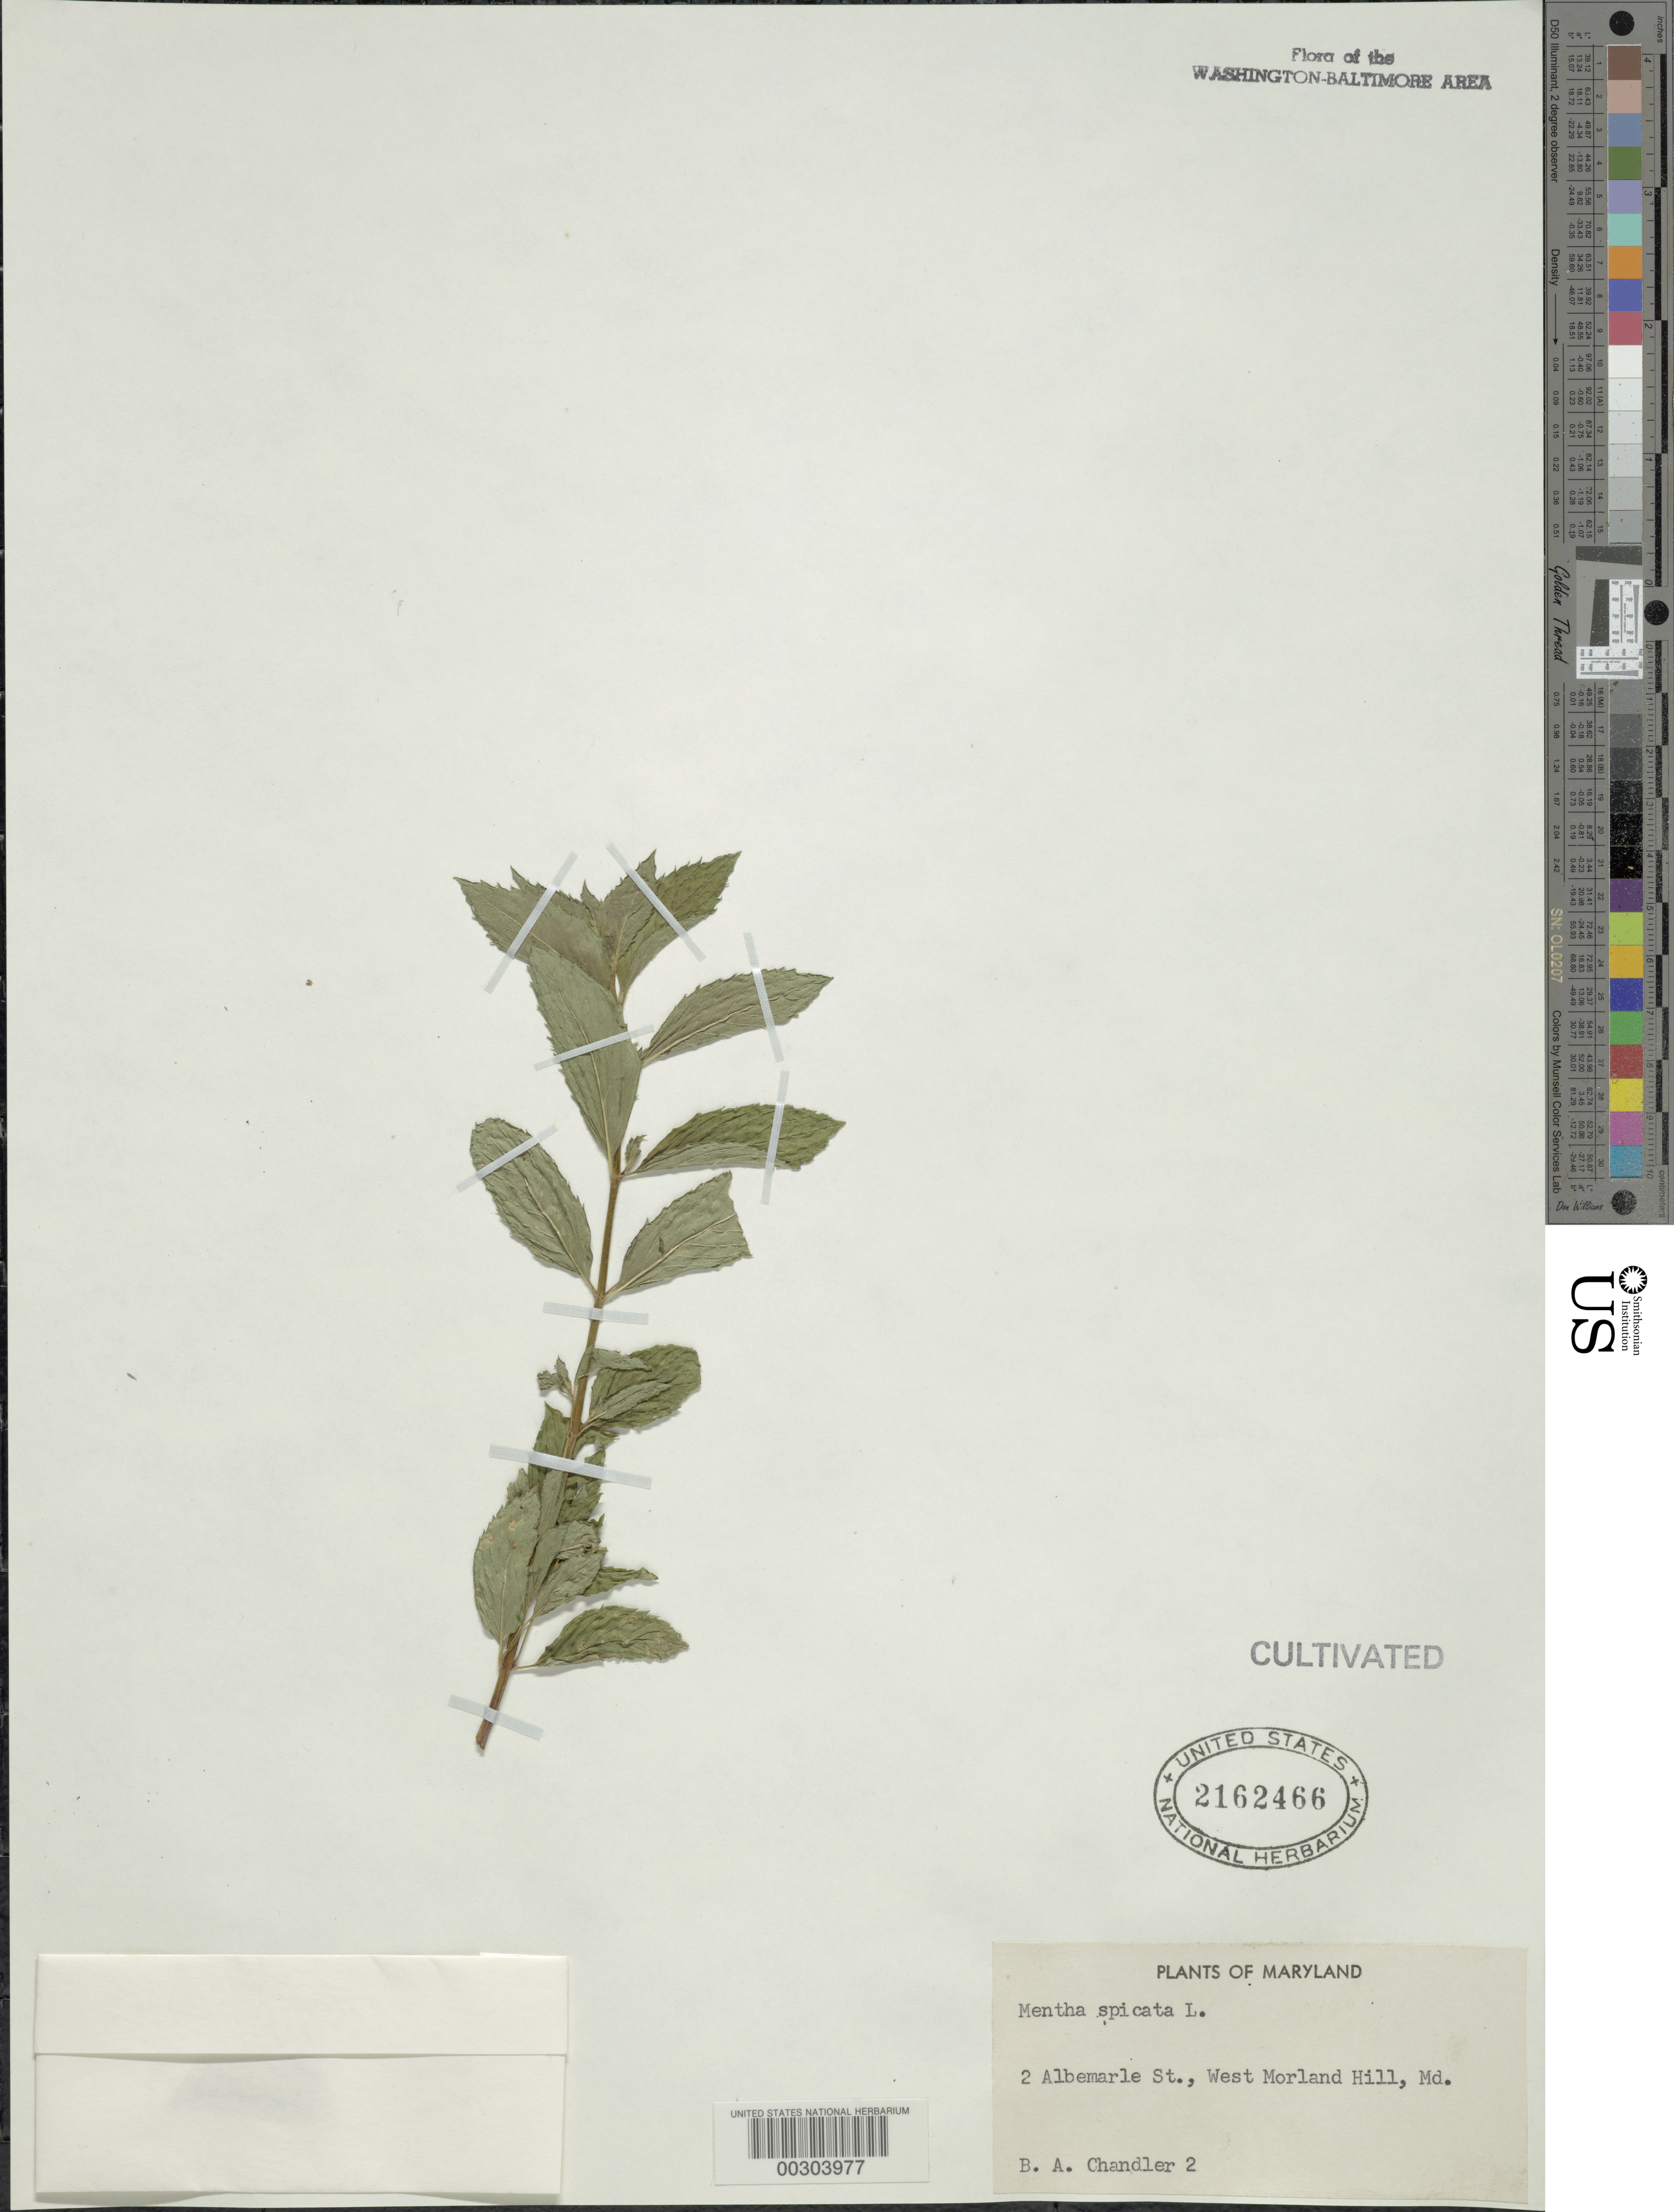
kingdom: Plantae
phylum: Tracheophyta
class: Magnoliopsida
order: Lamiales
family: Lamiaceae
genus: Mentha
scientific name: Mentha spicata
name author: L.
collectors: B. Chandler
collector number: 2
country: United States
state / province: Maryland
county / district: Montgomery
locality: West Morland Hill, 2 Albemarle St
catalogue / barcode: US 2162466